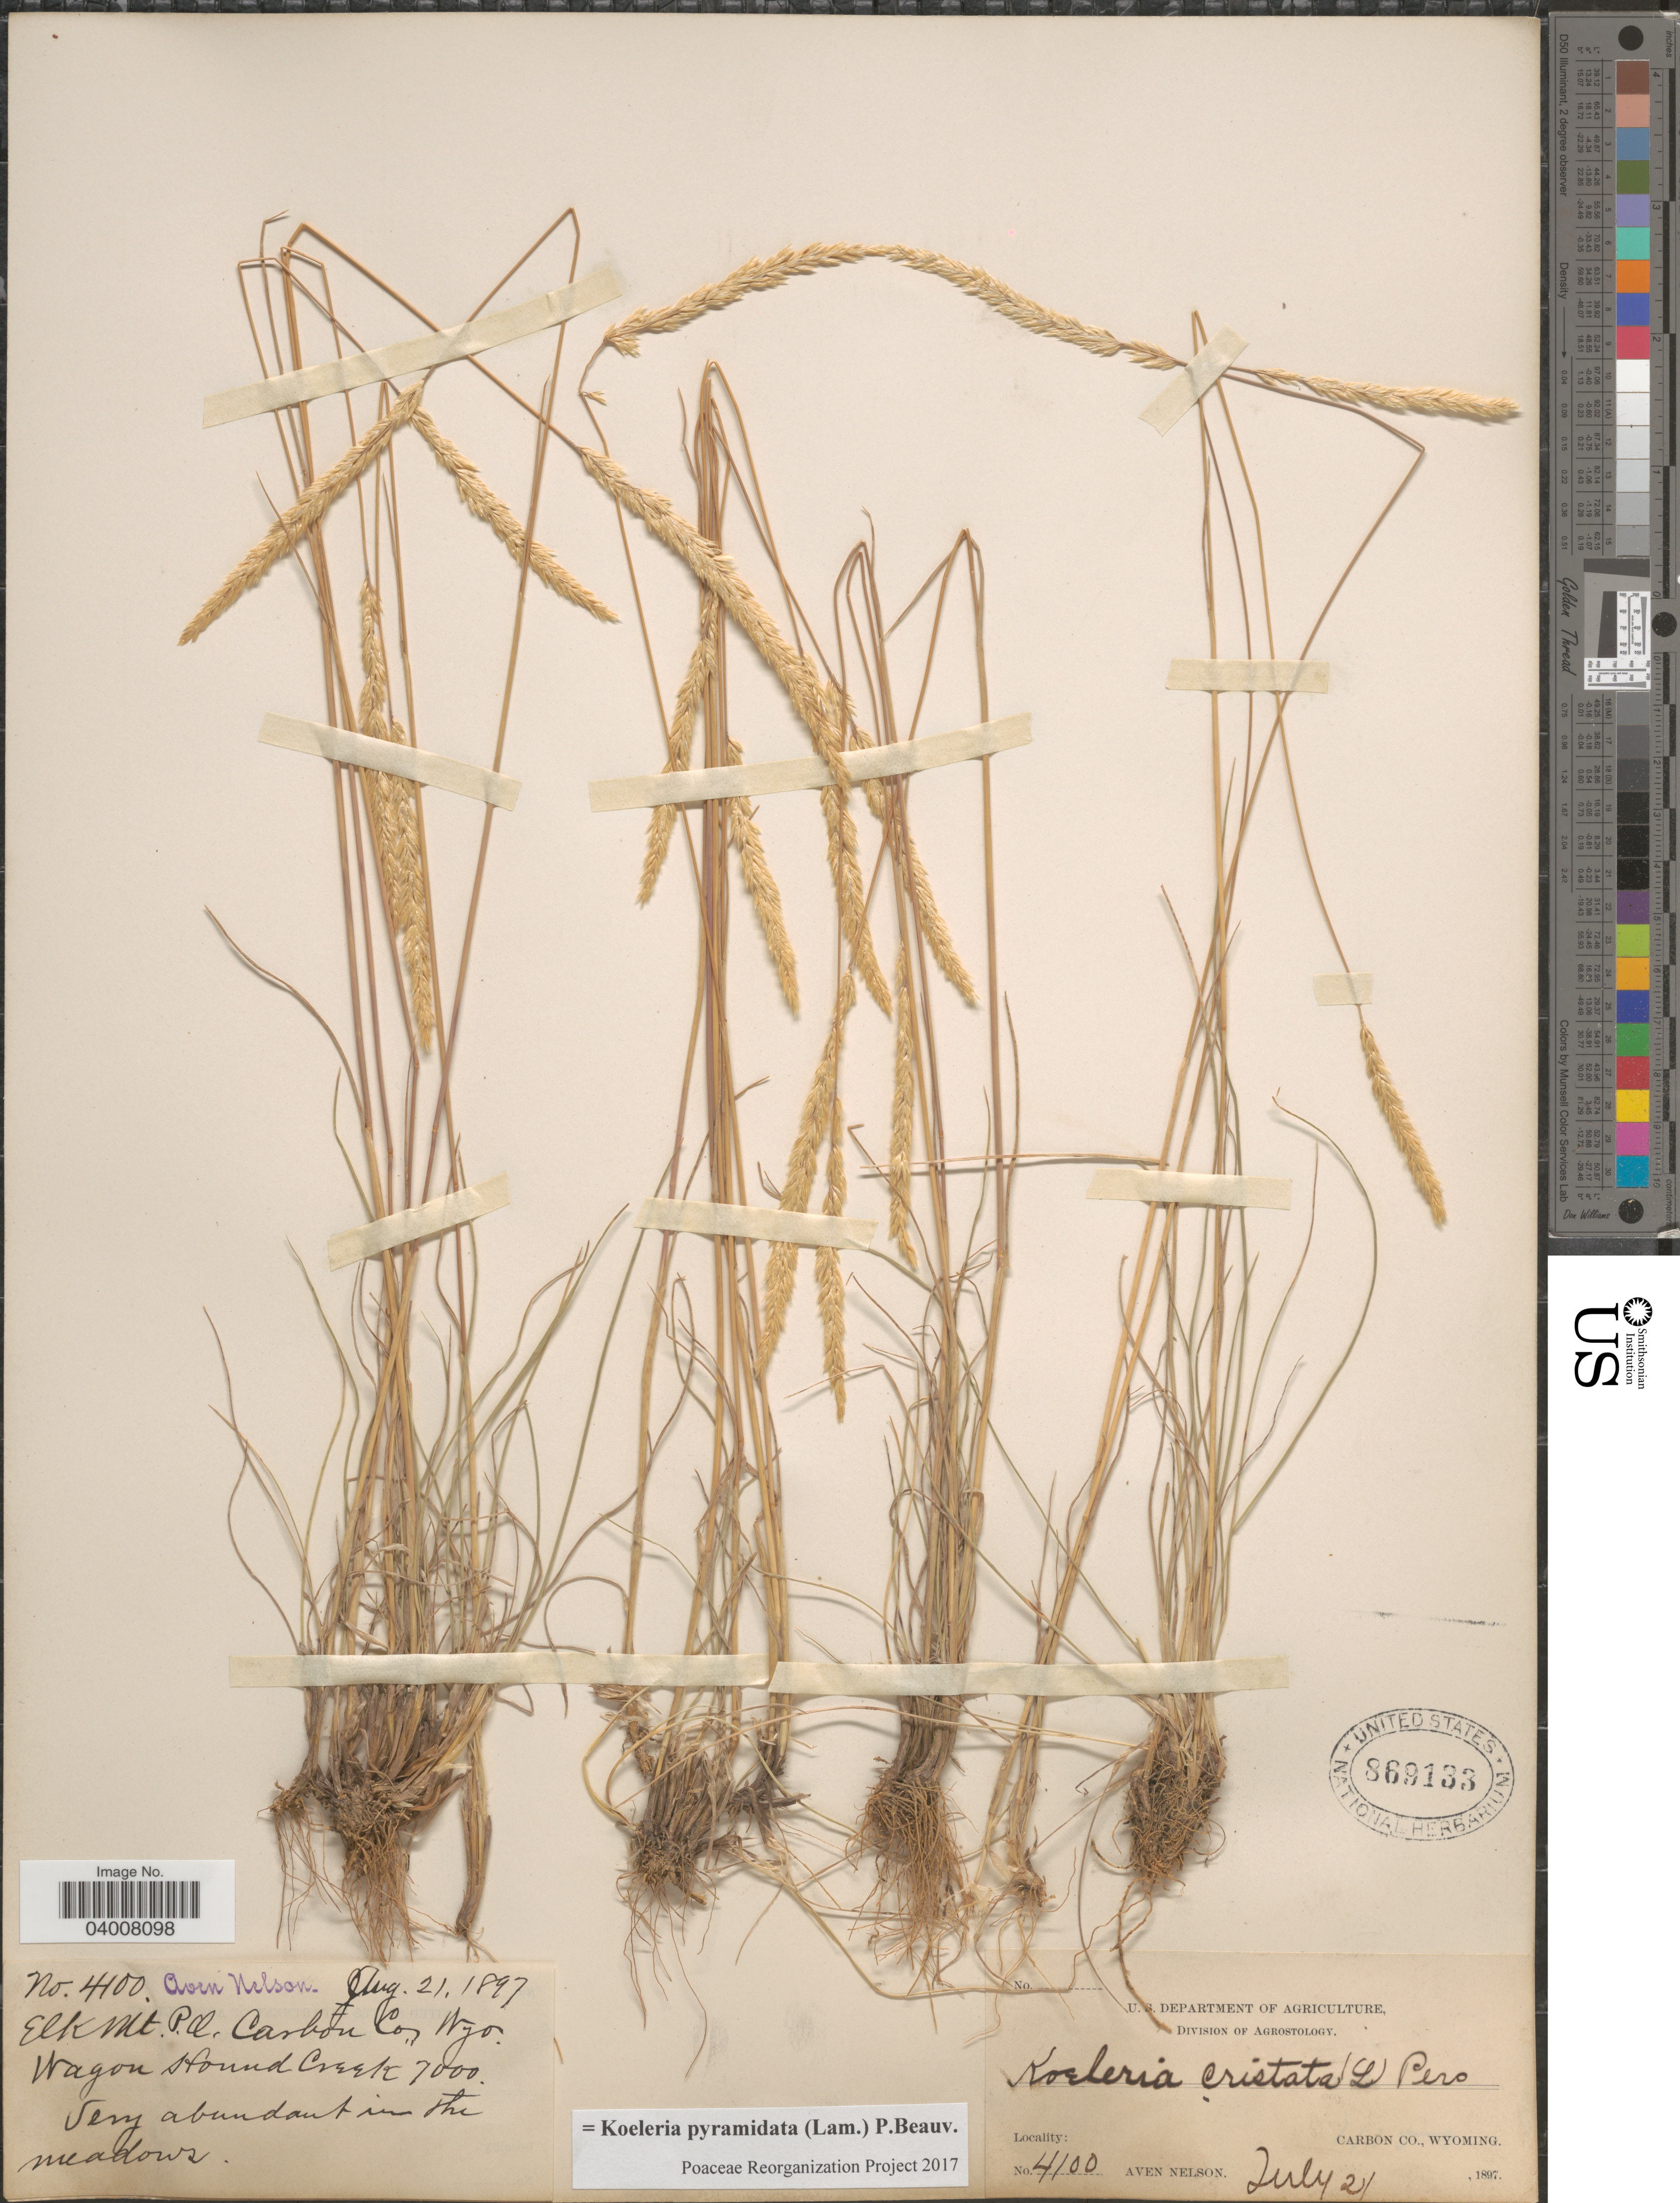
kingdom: Plantae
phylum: Tracheophyta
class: Liliopsida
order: Poales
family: Poaceae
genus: Koeleria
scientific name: Koeleria pyramidata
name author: (Lam.) P. Beauv.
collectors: A. Nelson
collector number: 4100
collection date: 1897-07-21/1897-08-21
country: United States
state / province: Wyoming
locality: Elk Mt. P. A. Carbon Co. Wagon Hound Creek.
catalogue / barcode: US 869133